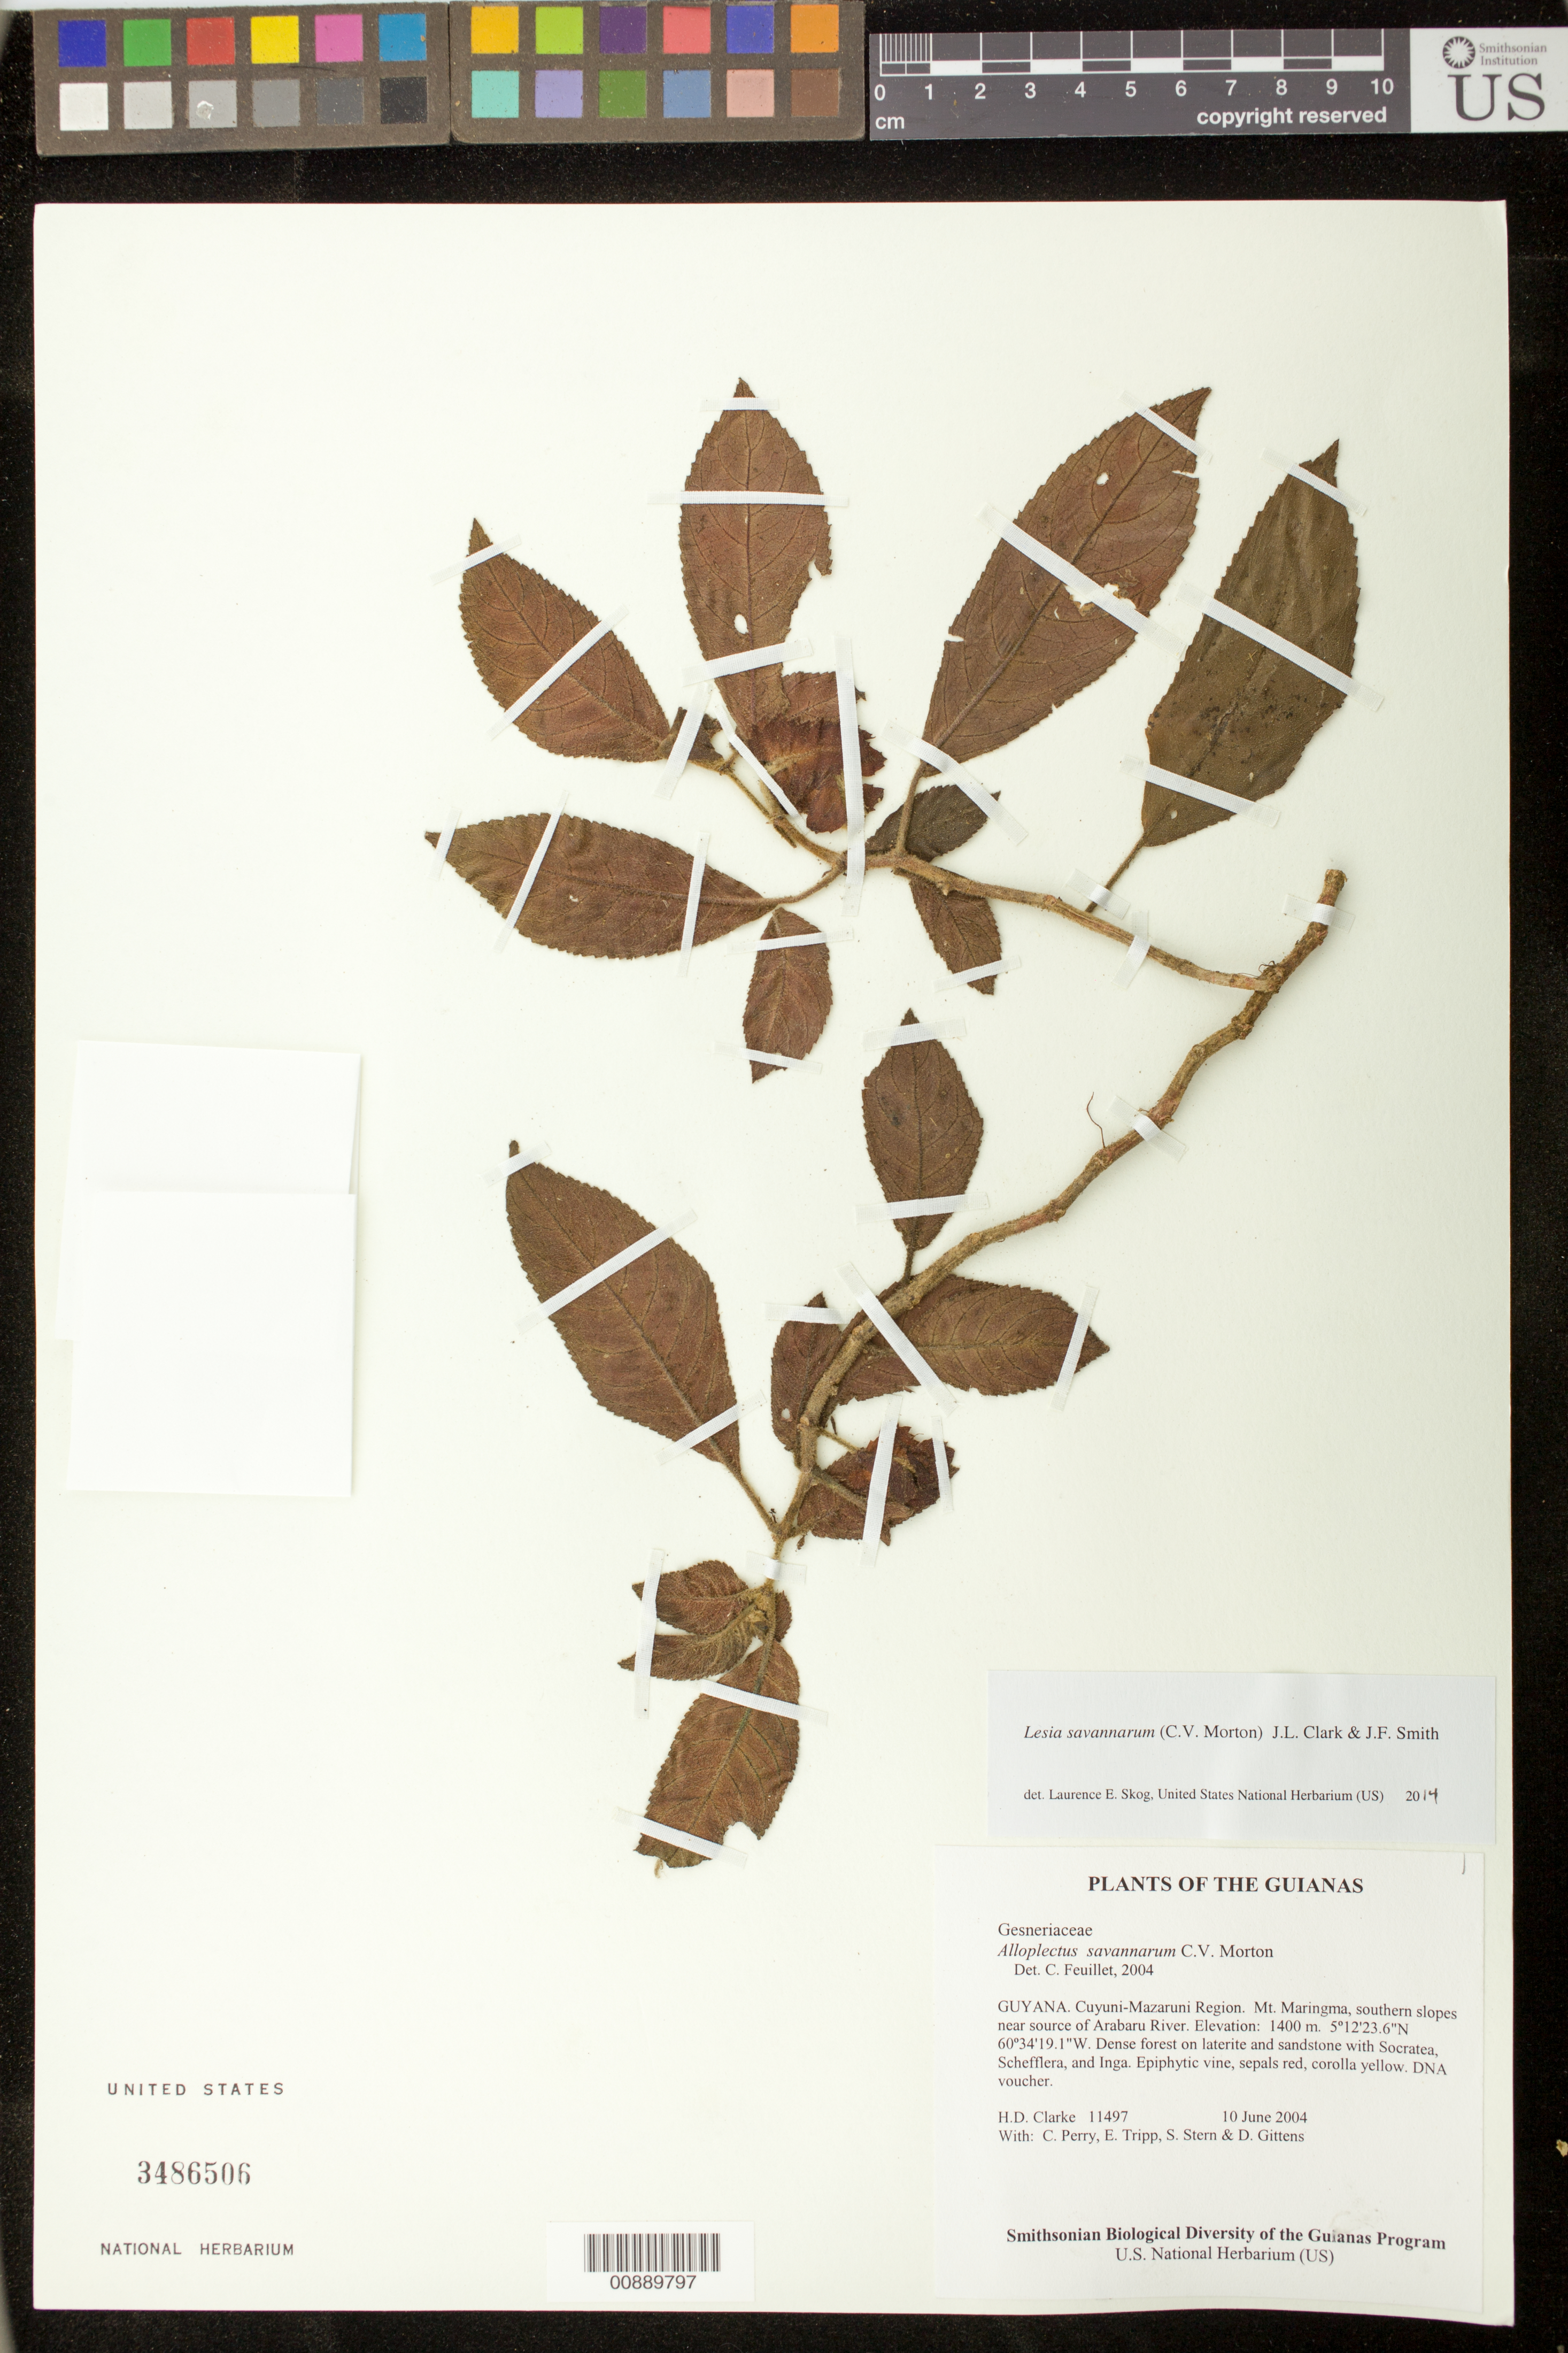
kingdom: Plantae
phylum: Tracheophyta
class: Magnoliopsida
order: Lamiales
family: Gesneriaceae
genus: Lesia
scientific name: Lesia savannarum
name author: (C.V. Morton) J.L. Clark & J.F. Sm.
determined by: Skog, Laurence E.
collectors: H. D. Clarke, C. Perry, E. Tripp, S. R. Stern & D. Gittens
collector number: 11497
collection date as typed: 10 Jun 2004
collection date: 2004-06-10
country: Guyana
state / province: Cuyuni-Mazaruni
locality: Mt. Maringma, southern slopes near source of Arabaru River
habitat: Dense forest on laterite and sandstone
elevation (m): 1400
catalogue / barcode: US 3486506